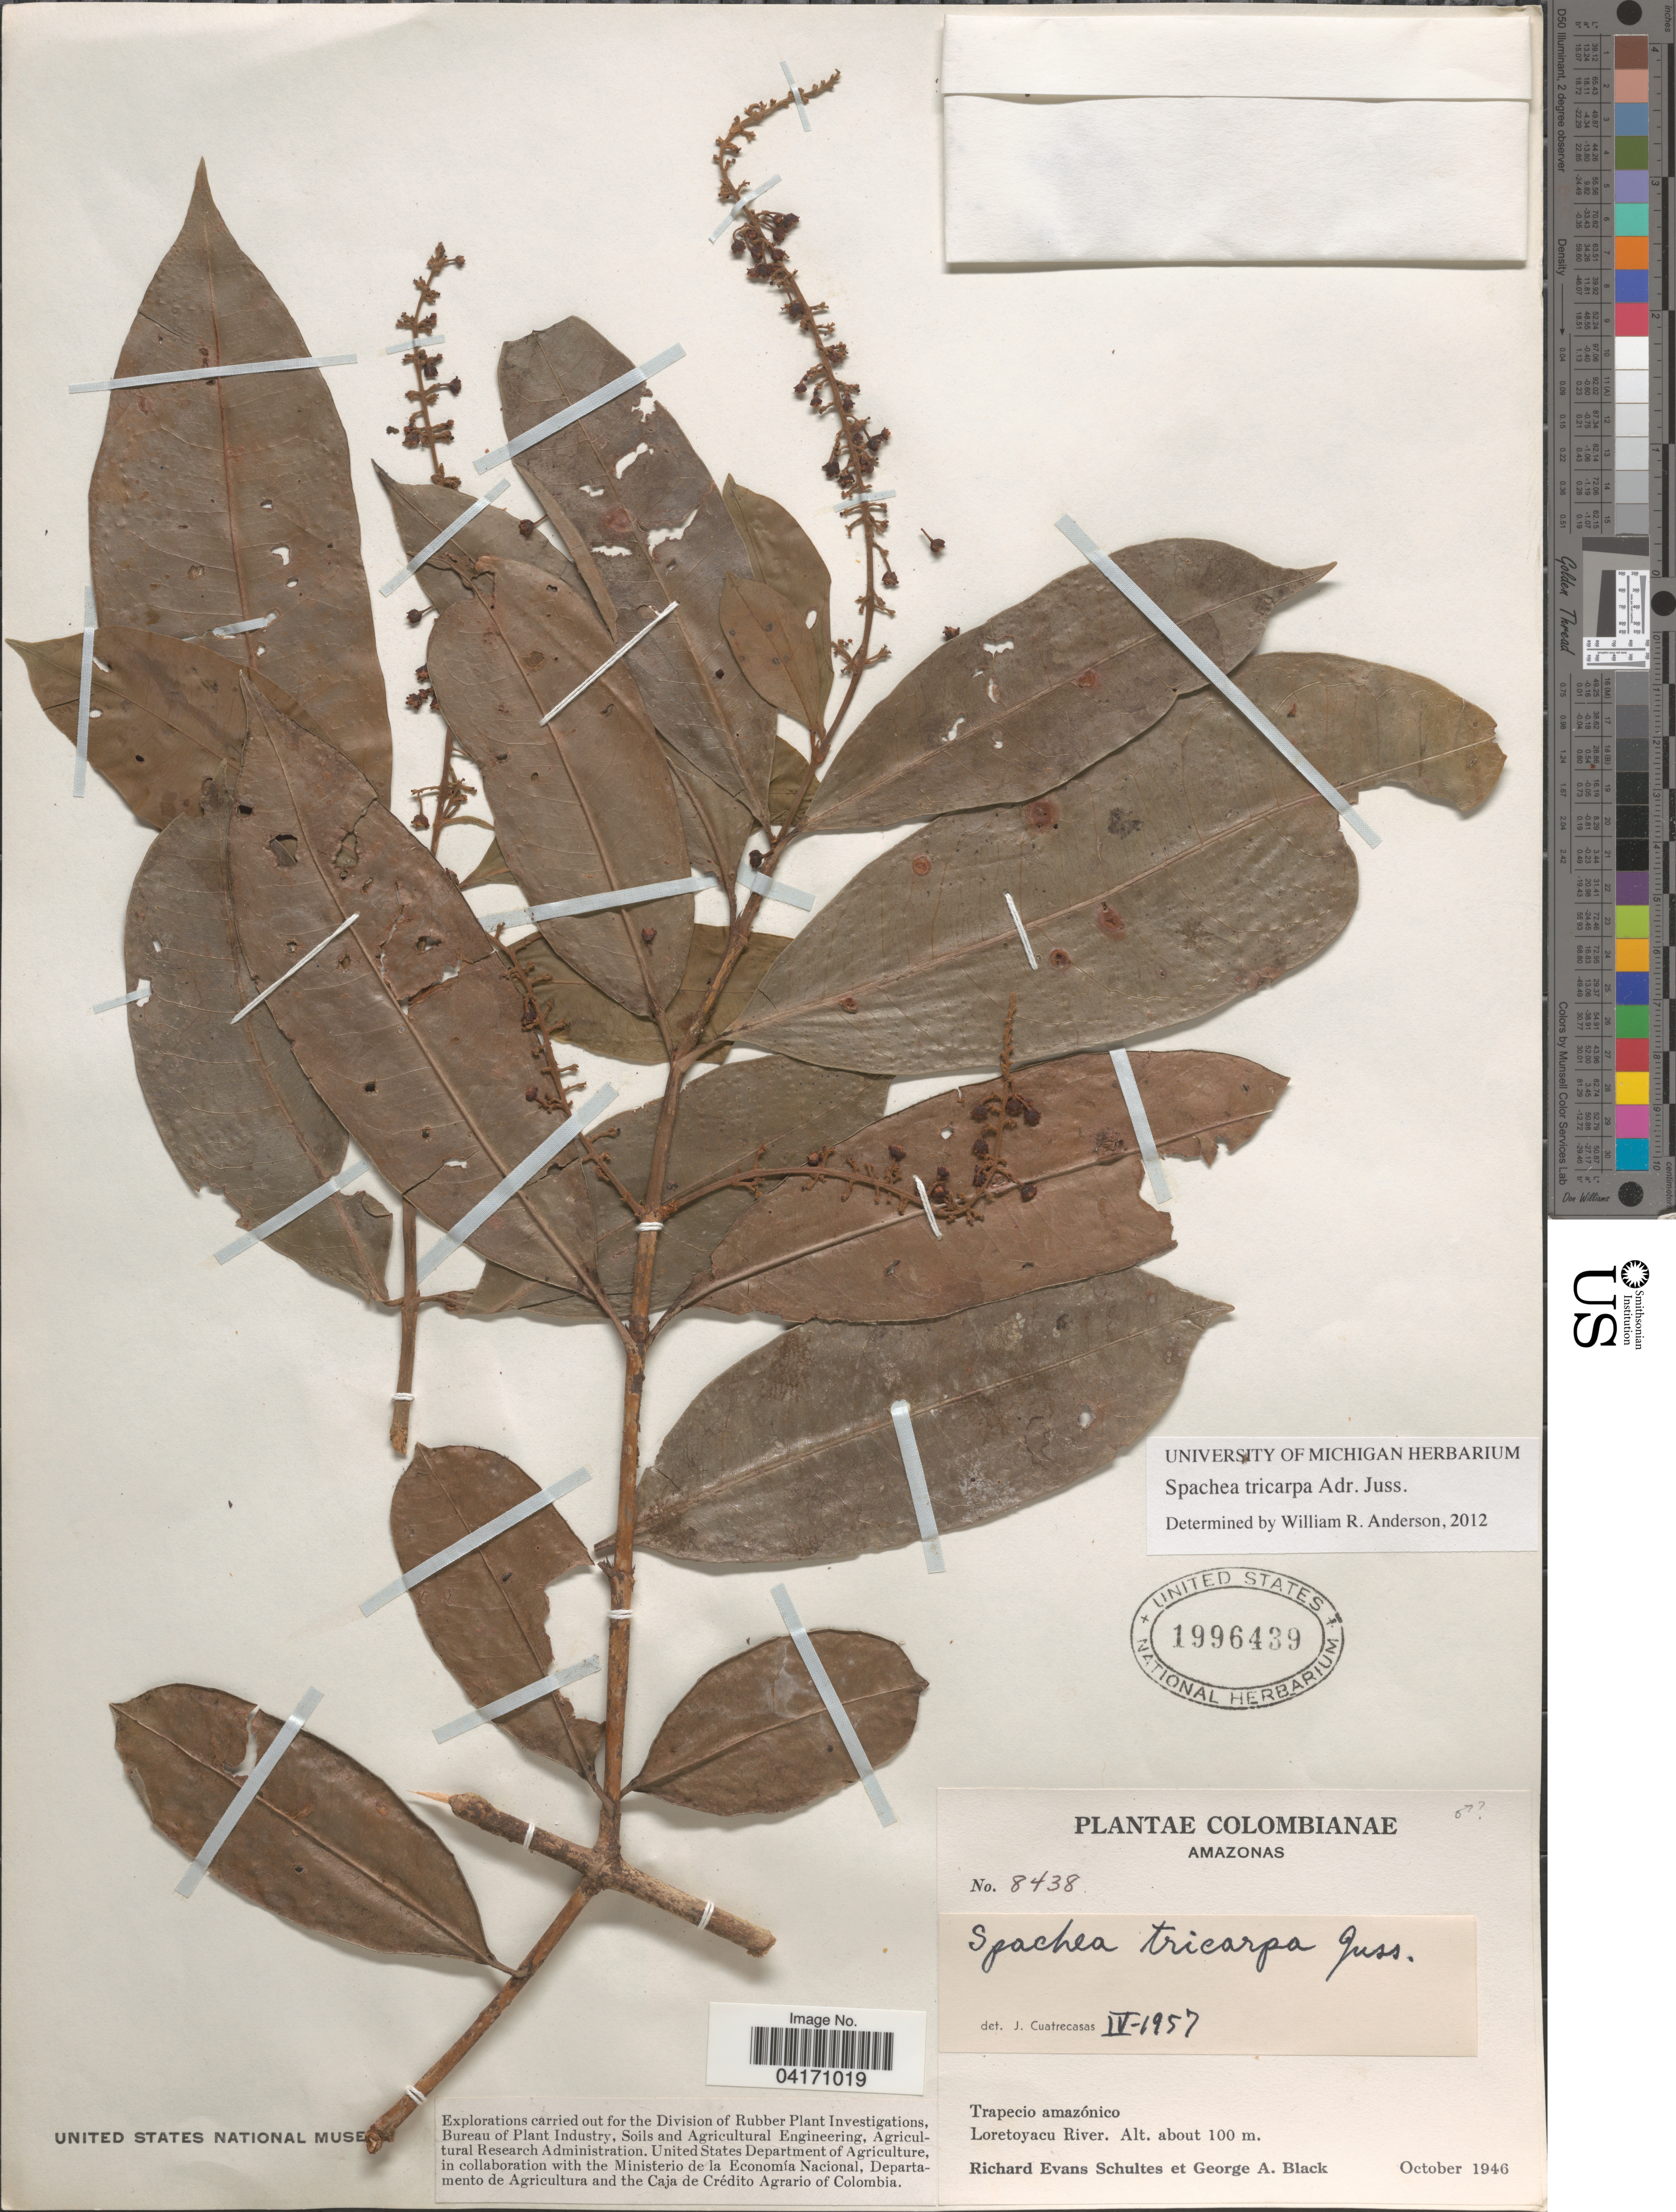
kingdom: Plantae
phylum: Tracheophyta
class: Magnoliopsida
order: Malpighiales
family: Malpighiaceae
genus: Spachea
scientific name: Spachea tricarpa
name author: A. Juss.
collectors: R. E. Schultes & G. A. Black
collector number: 8438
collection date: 1946-10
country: Colombia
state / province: Amazonas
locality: Trapecio amazónico. Loretoyacu River.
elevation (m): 100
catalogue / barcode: US 1996439